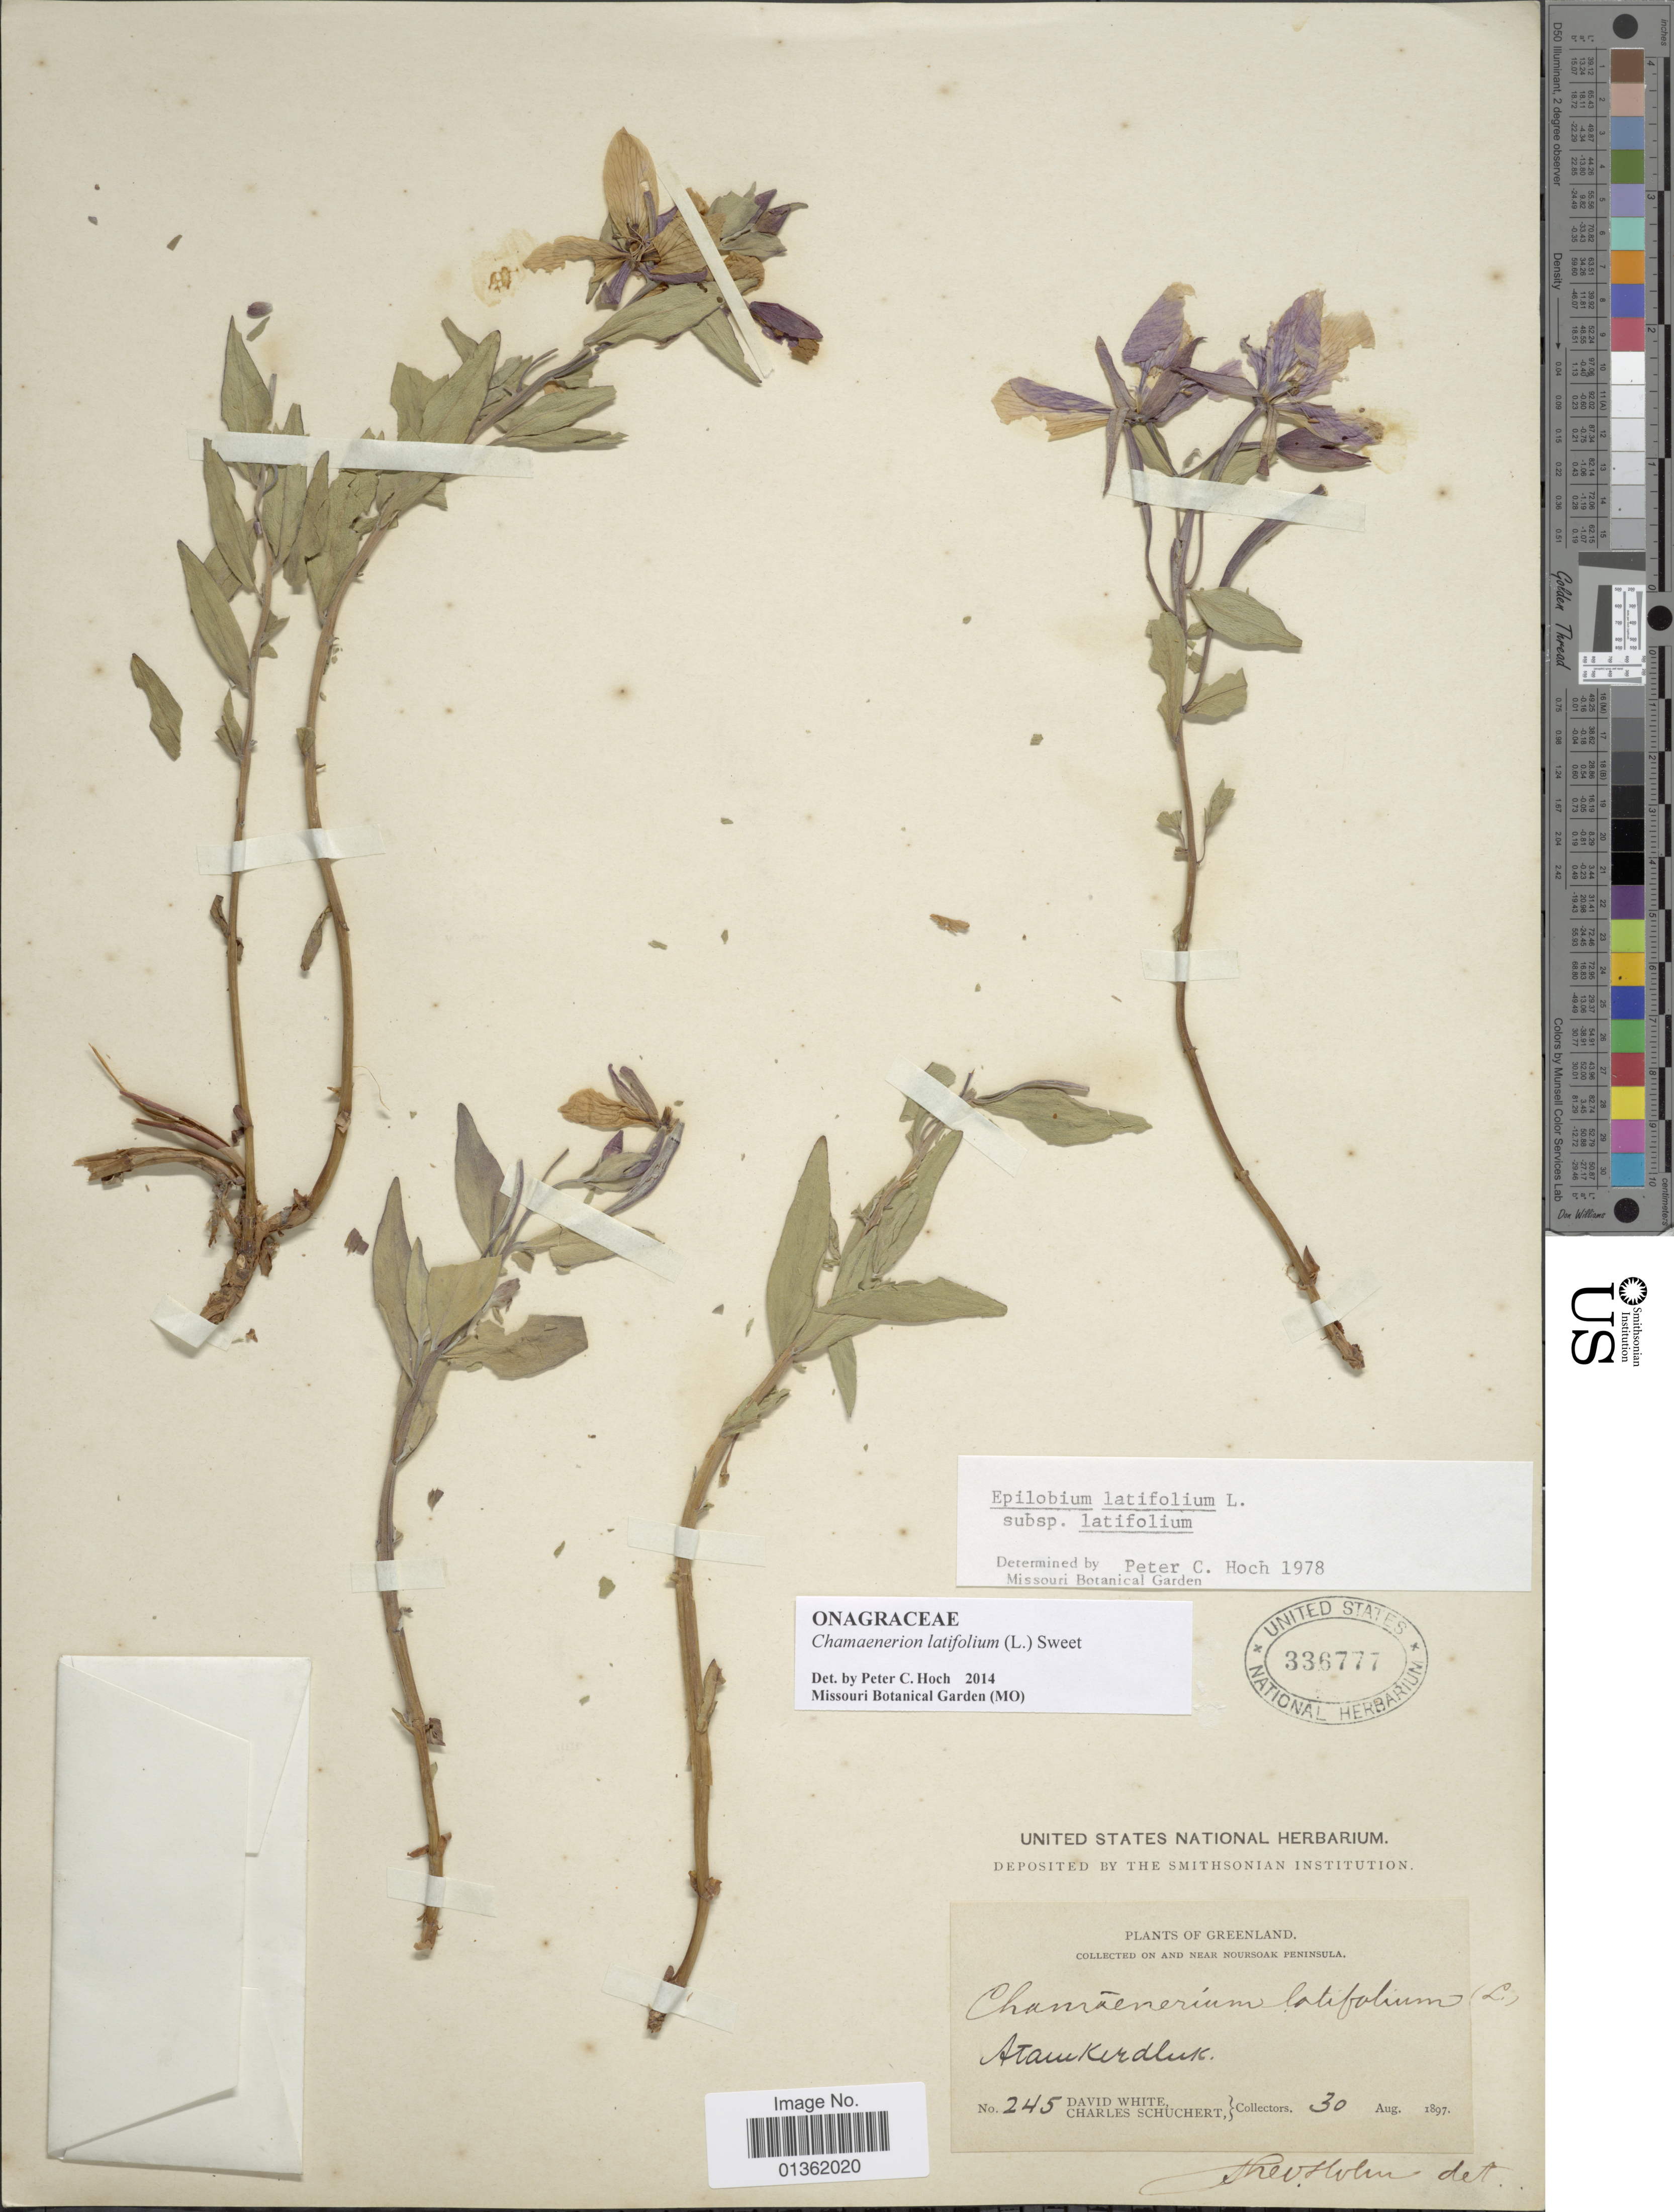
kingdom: Plantae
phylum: Tracheophyta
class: Magnoliopsida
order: Myrtales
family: Onagraceae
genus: Chamaenerion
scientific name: Chamaenerion latifolium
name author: (L.) Th. Fr. & Lange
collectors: D. White & C. Schuchert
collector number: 245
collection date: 1897-08-30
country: Greenland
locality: On and near Noursoak Peninsula. Atanikerdluk.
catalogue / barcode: US 336777